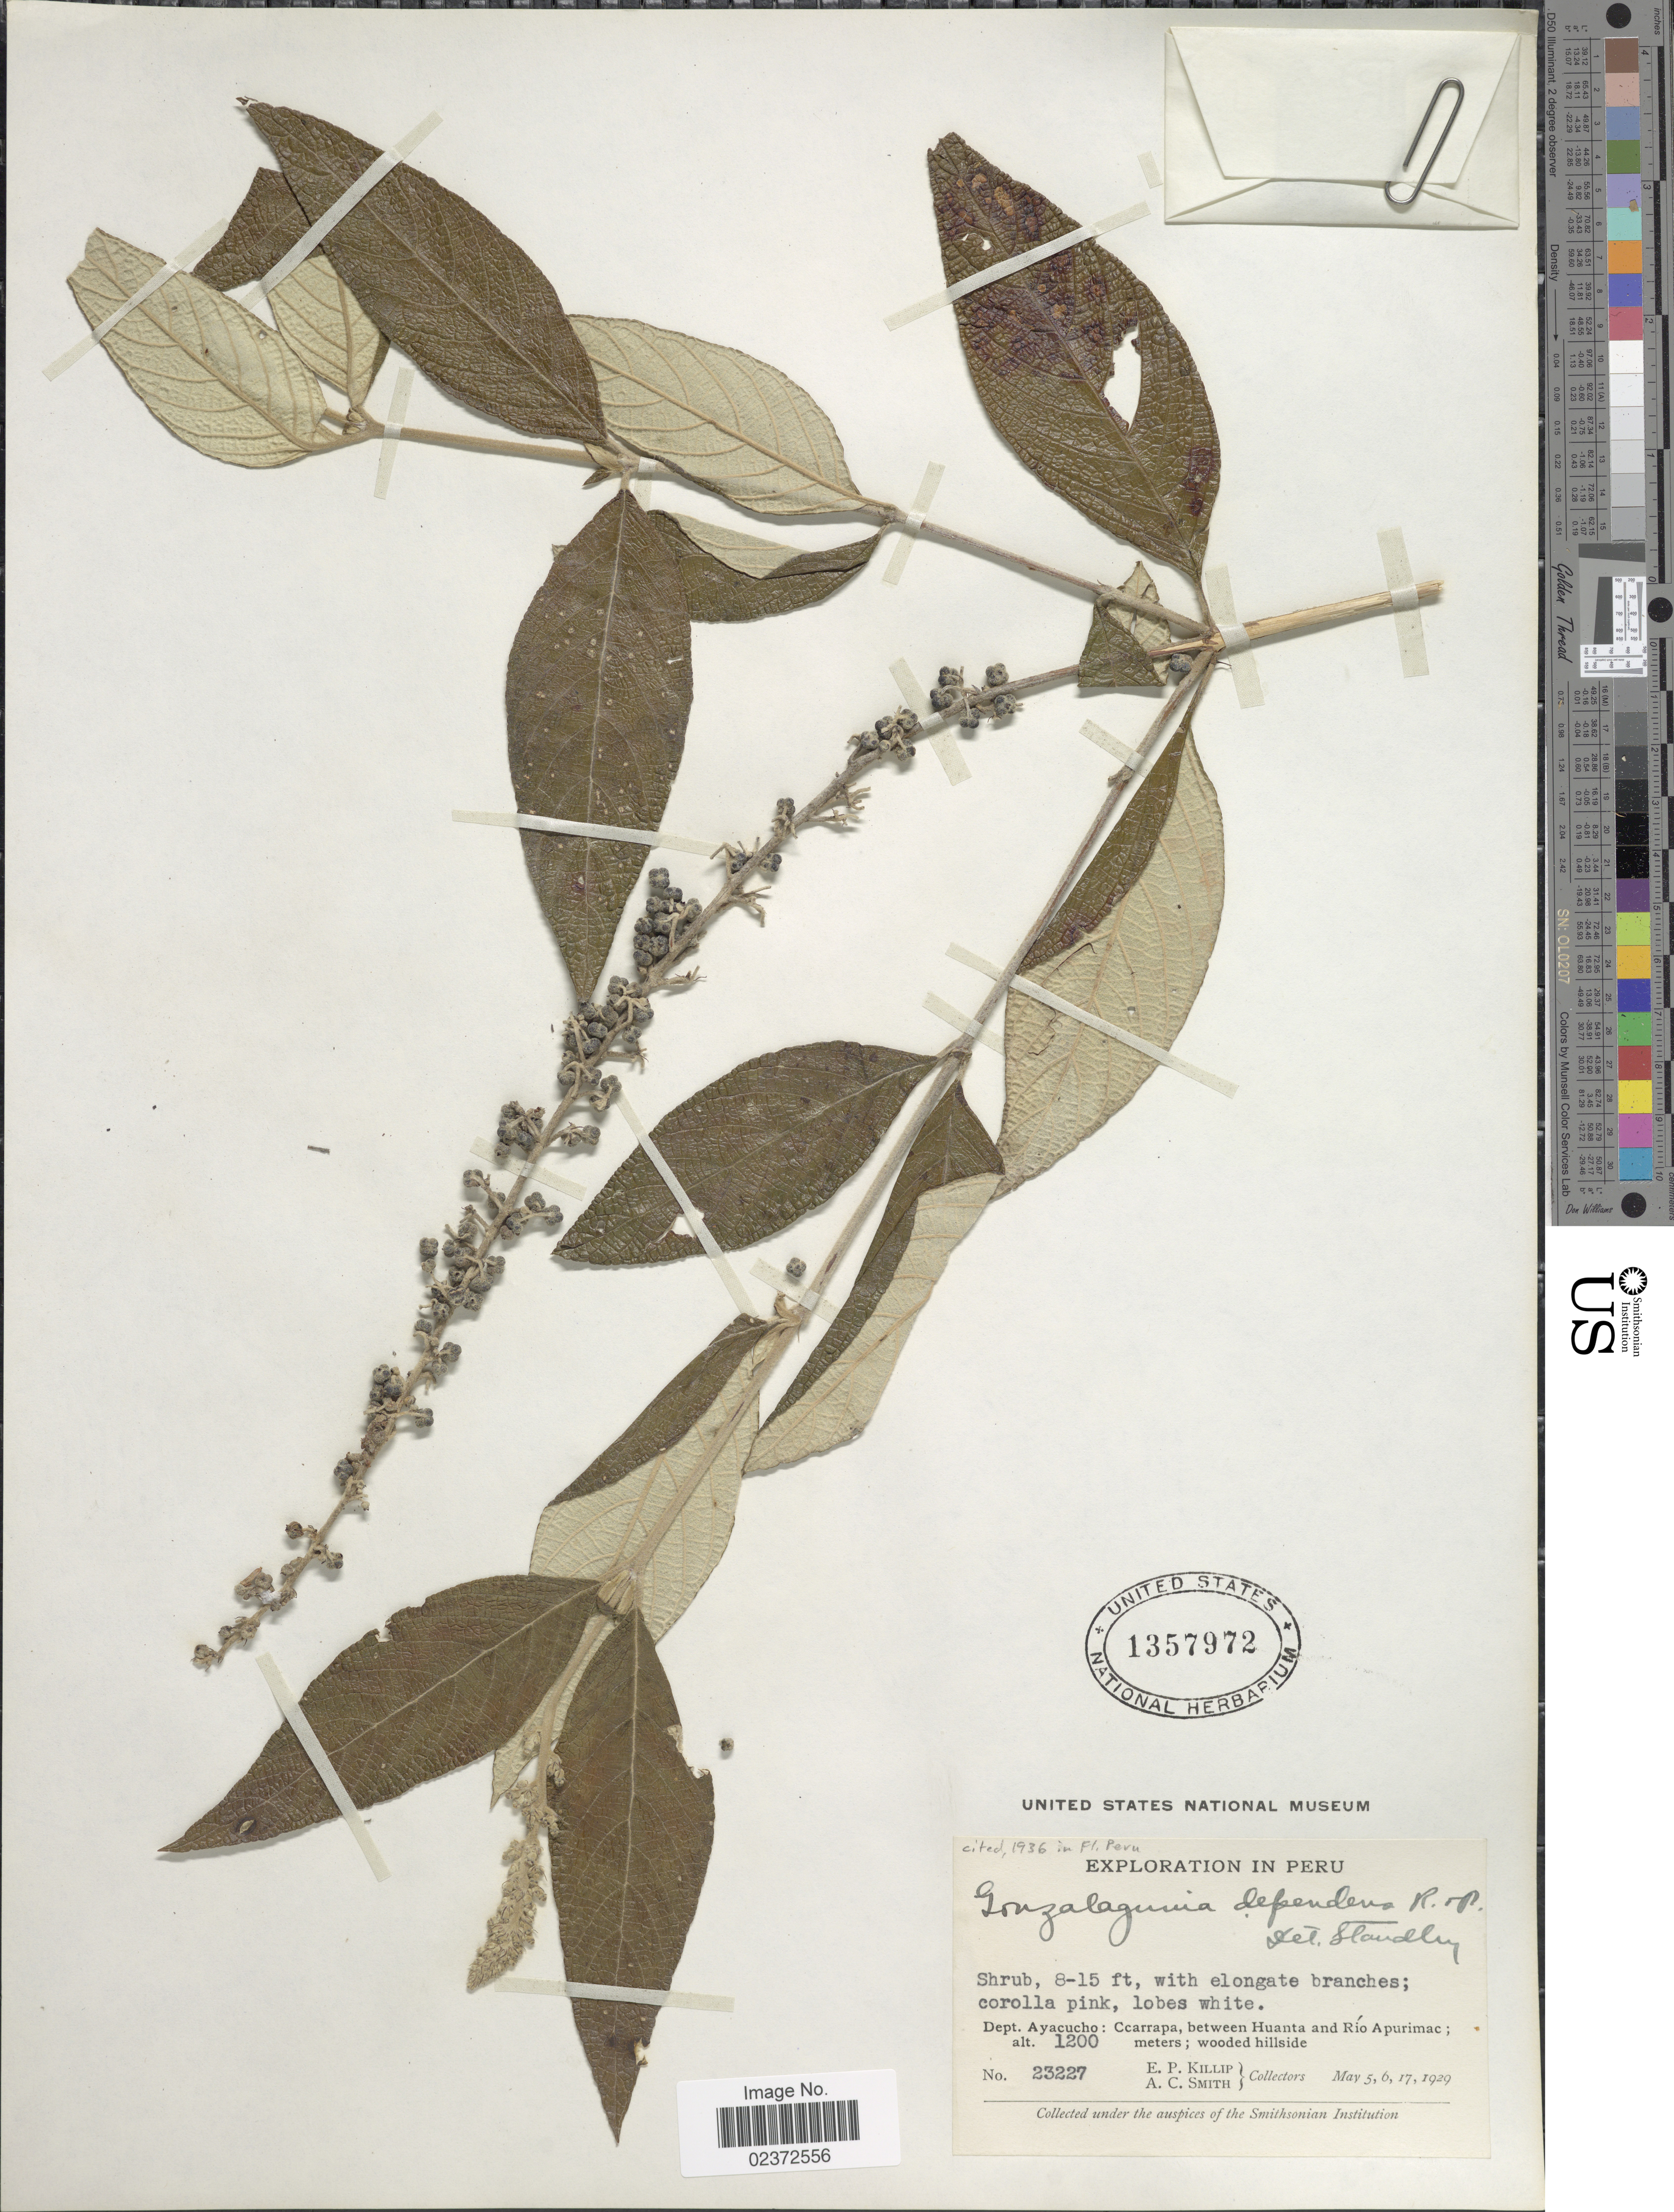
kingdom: Plantae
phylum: Tracheophyta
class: Magnoliopsida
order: Gentianales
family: Rubiaceae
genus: Gonzalagunia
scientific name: Gonzalagunia dependens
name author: Ruiz & Pav.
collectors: E. P. Killip & A. C. Smith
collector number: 23227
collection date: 1929-05-05/1929-05-17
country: Peru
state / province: Ayacucho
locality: :Ccarapa, between Huanta and Río Apurimac;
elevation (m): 1200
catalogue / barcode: US 1357972